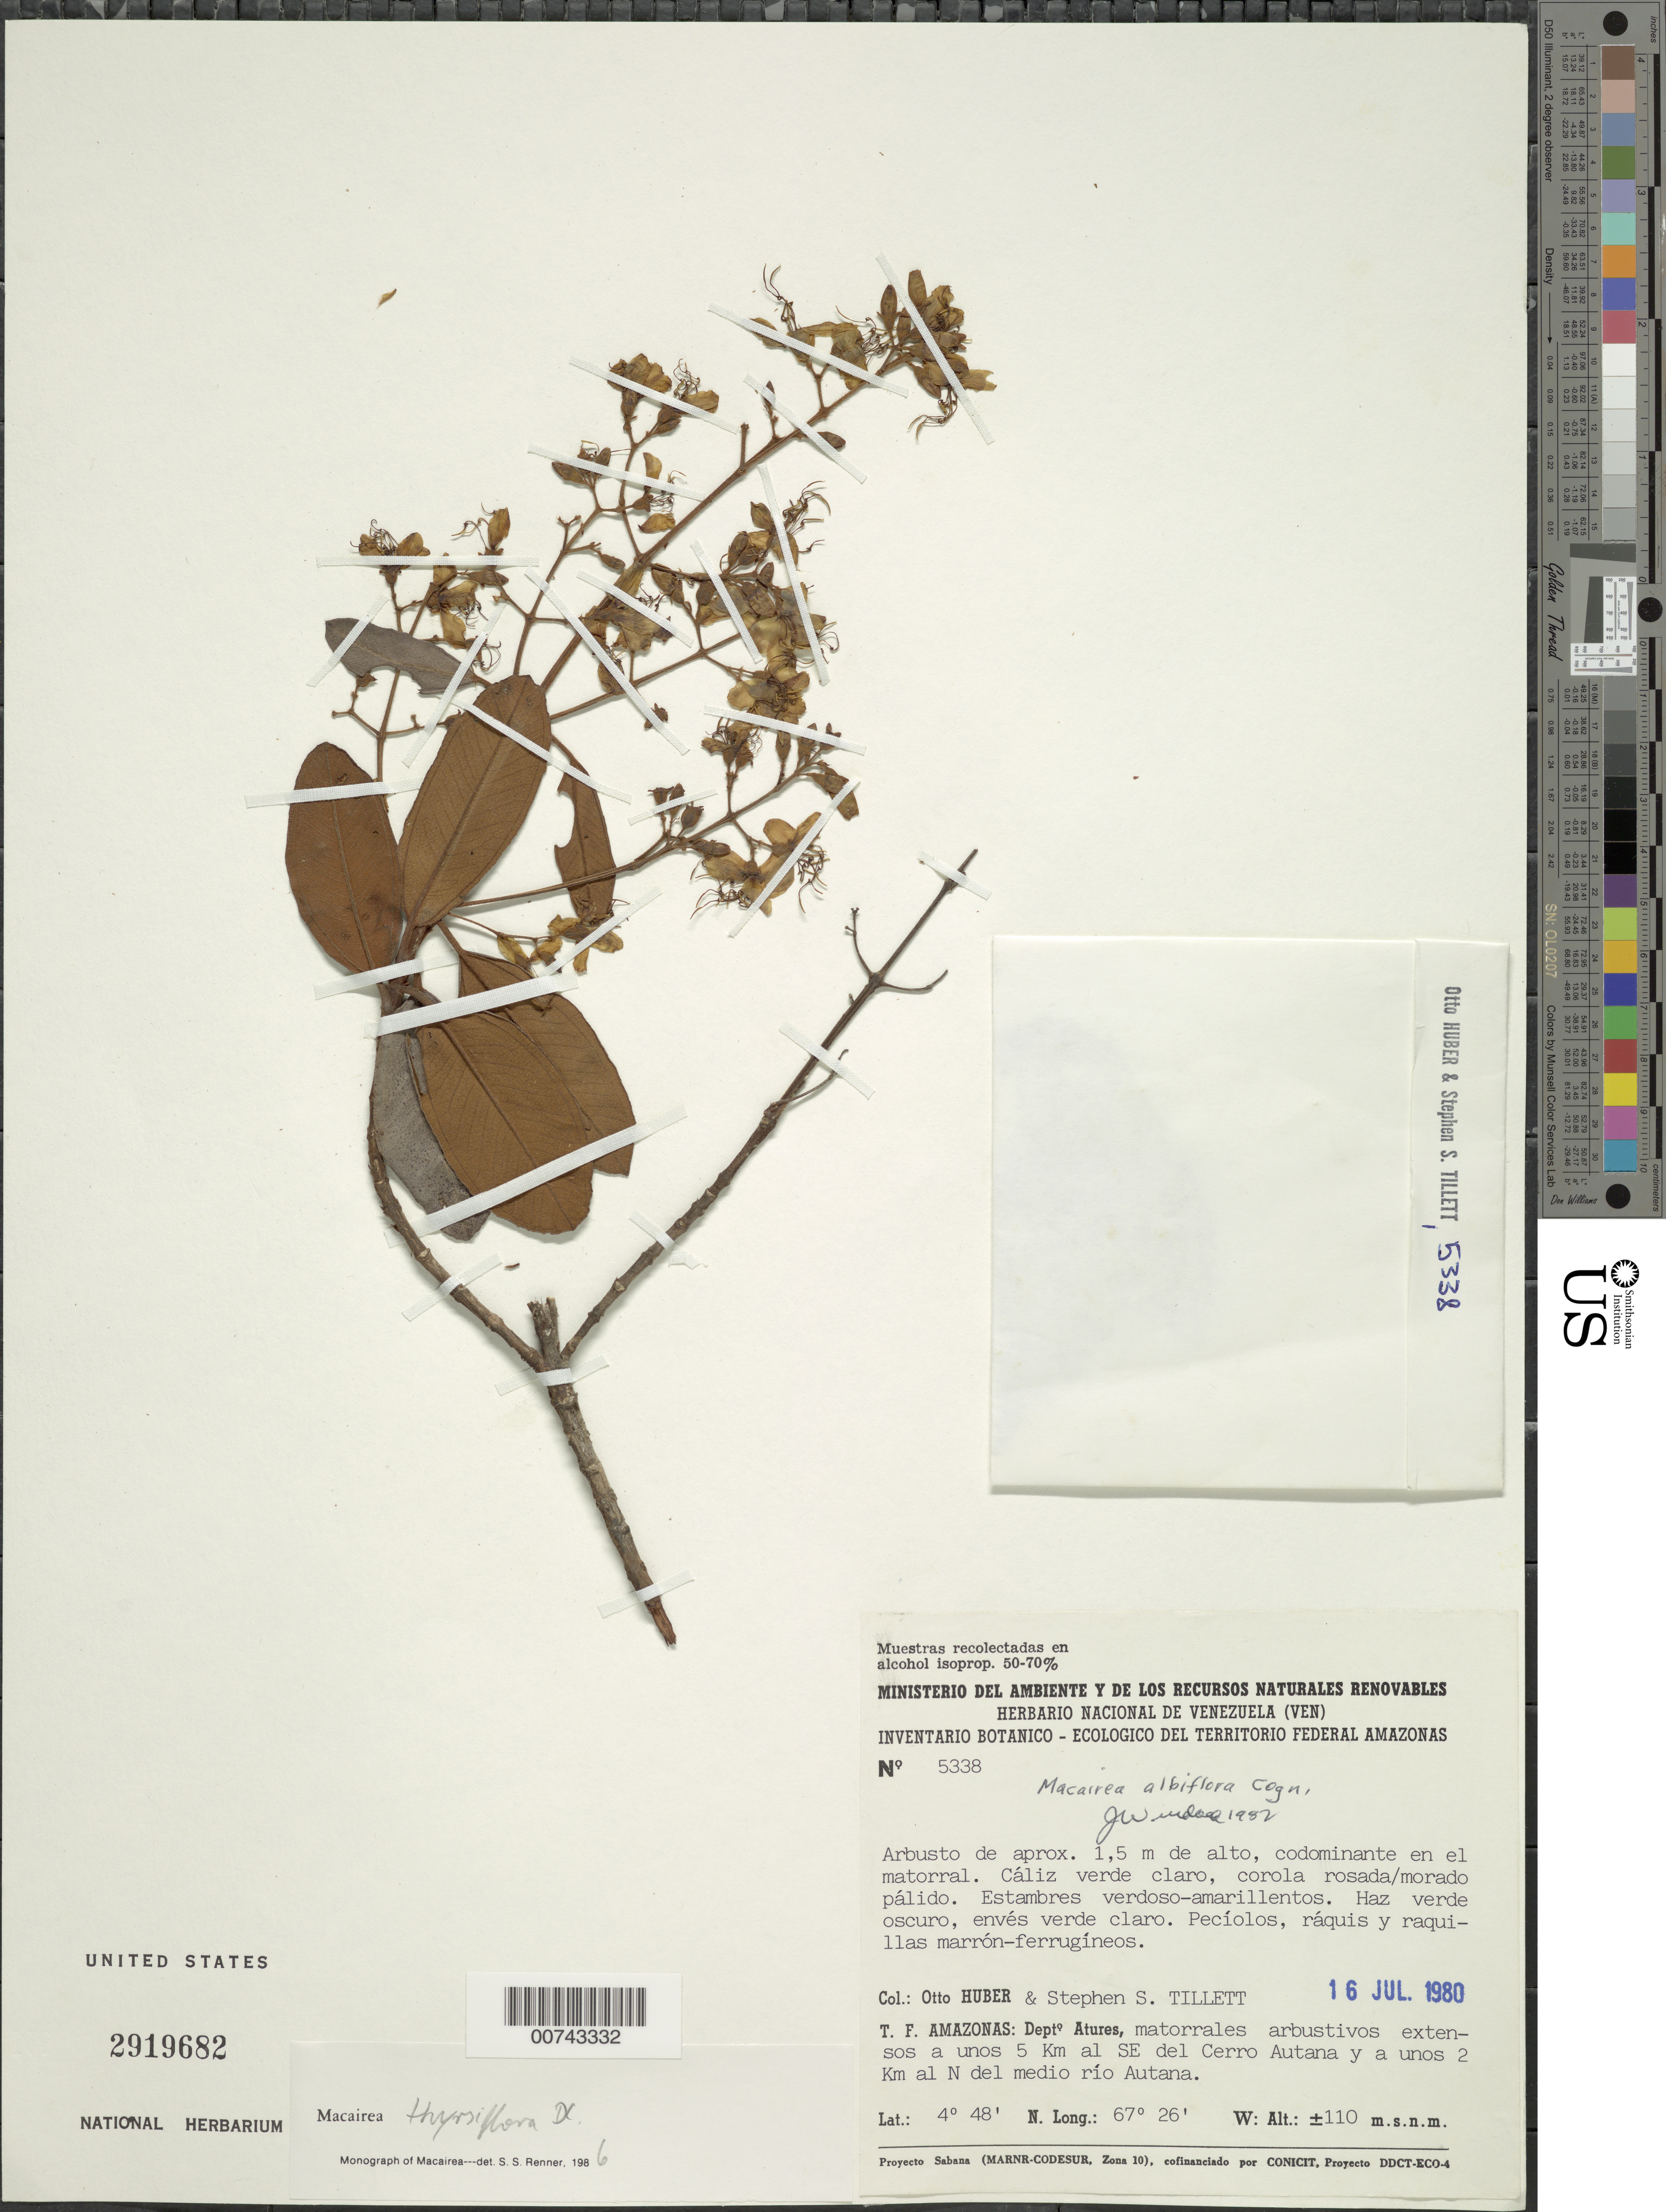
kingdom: Plantae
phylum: Tracheophyta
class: Magnoliopsida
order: Myrtales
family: Melastomataceae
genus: Macairea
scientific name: Macairea thyrsiflora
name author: DC.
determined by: Nunes da Silva, Diego, (RB), Jardim Botanico do Rio de Janeiro - Herbario (BRAZIL)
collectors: O. Huber & S. S. Tillett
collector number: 5338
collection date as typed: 16-Jul-80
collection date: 1980-07-16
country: Venezuela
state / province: Amazonas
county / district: Atures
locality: Cerro Autana, 5 km al SE y a unos 2 km al N del medio río Autana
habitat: Matorrales arbustivos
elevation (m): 110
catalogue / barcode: US 2919682